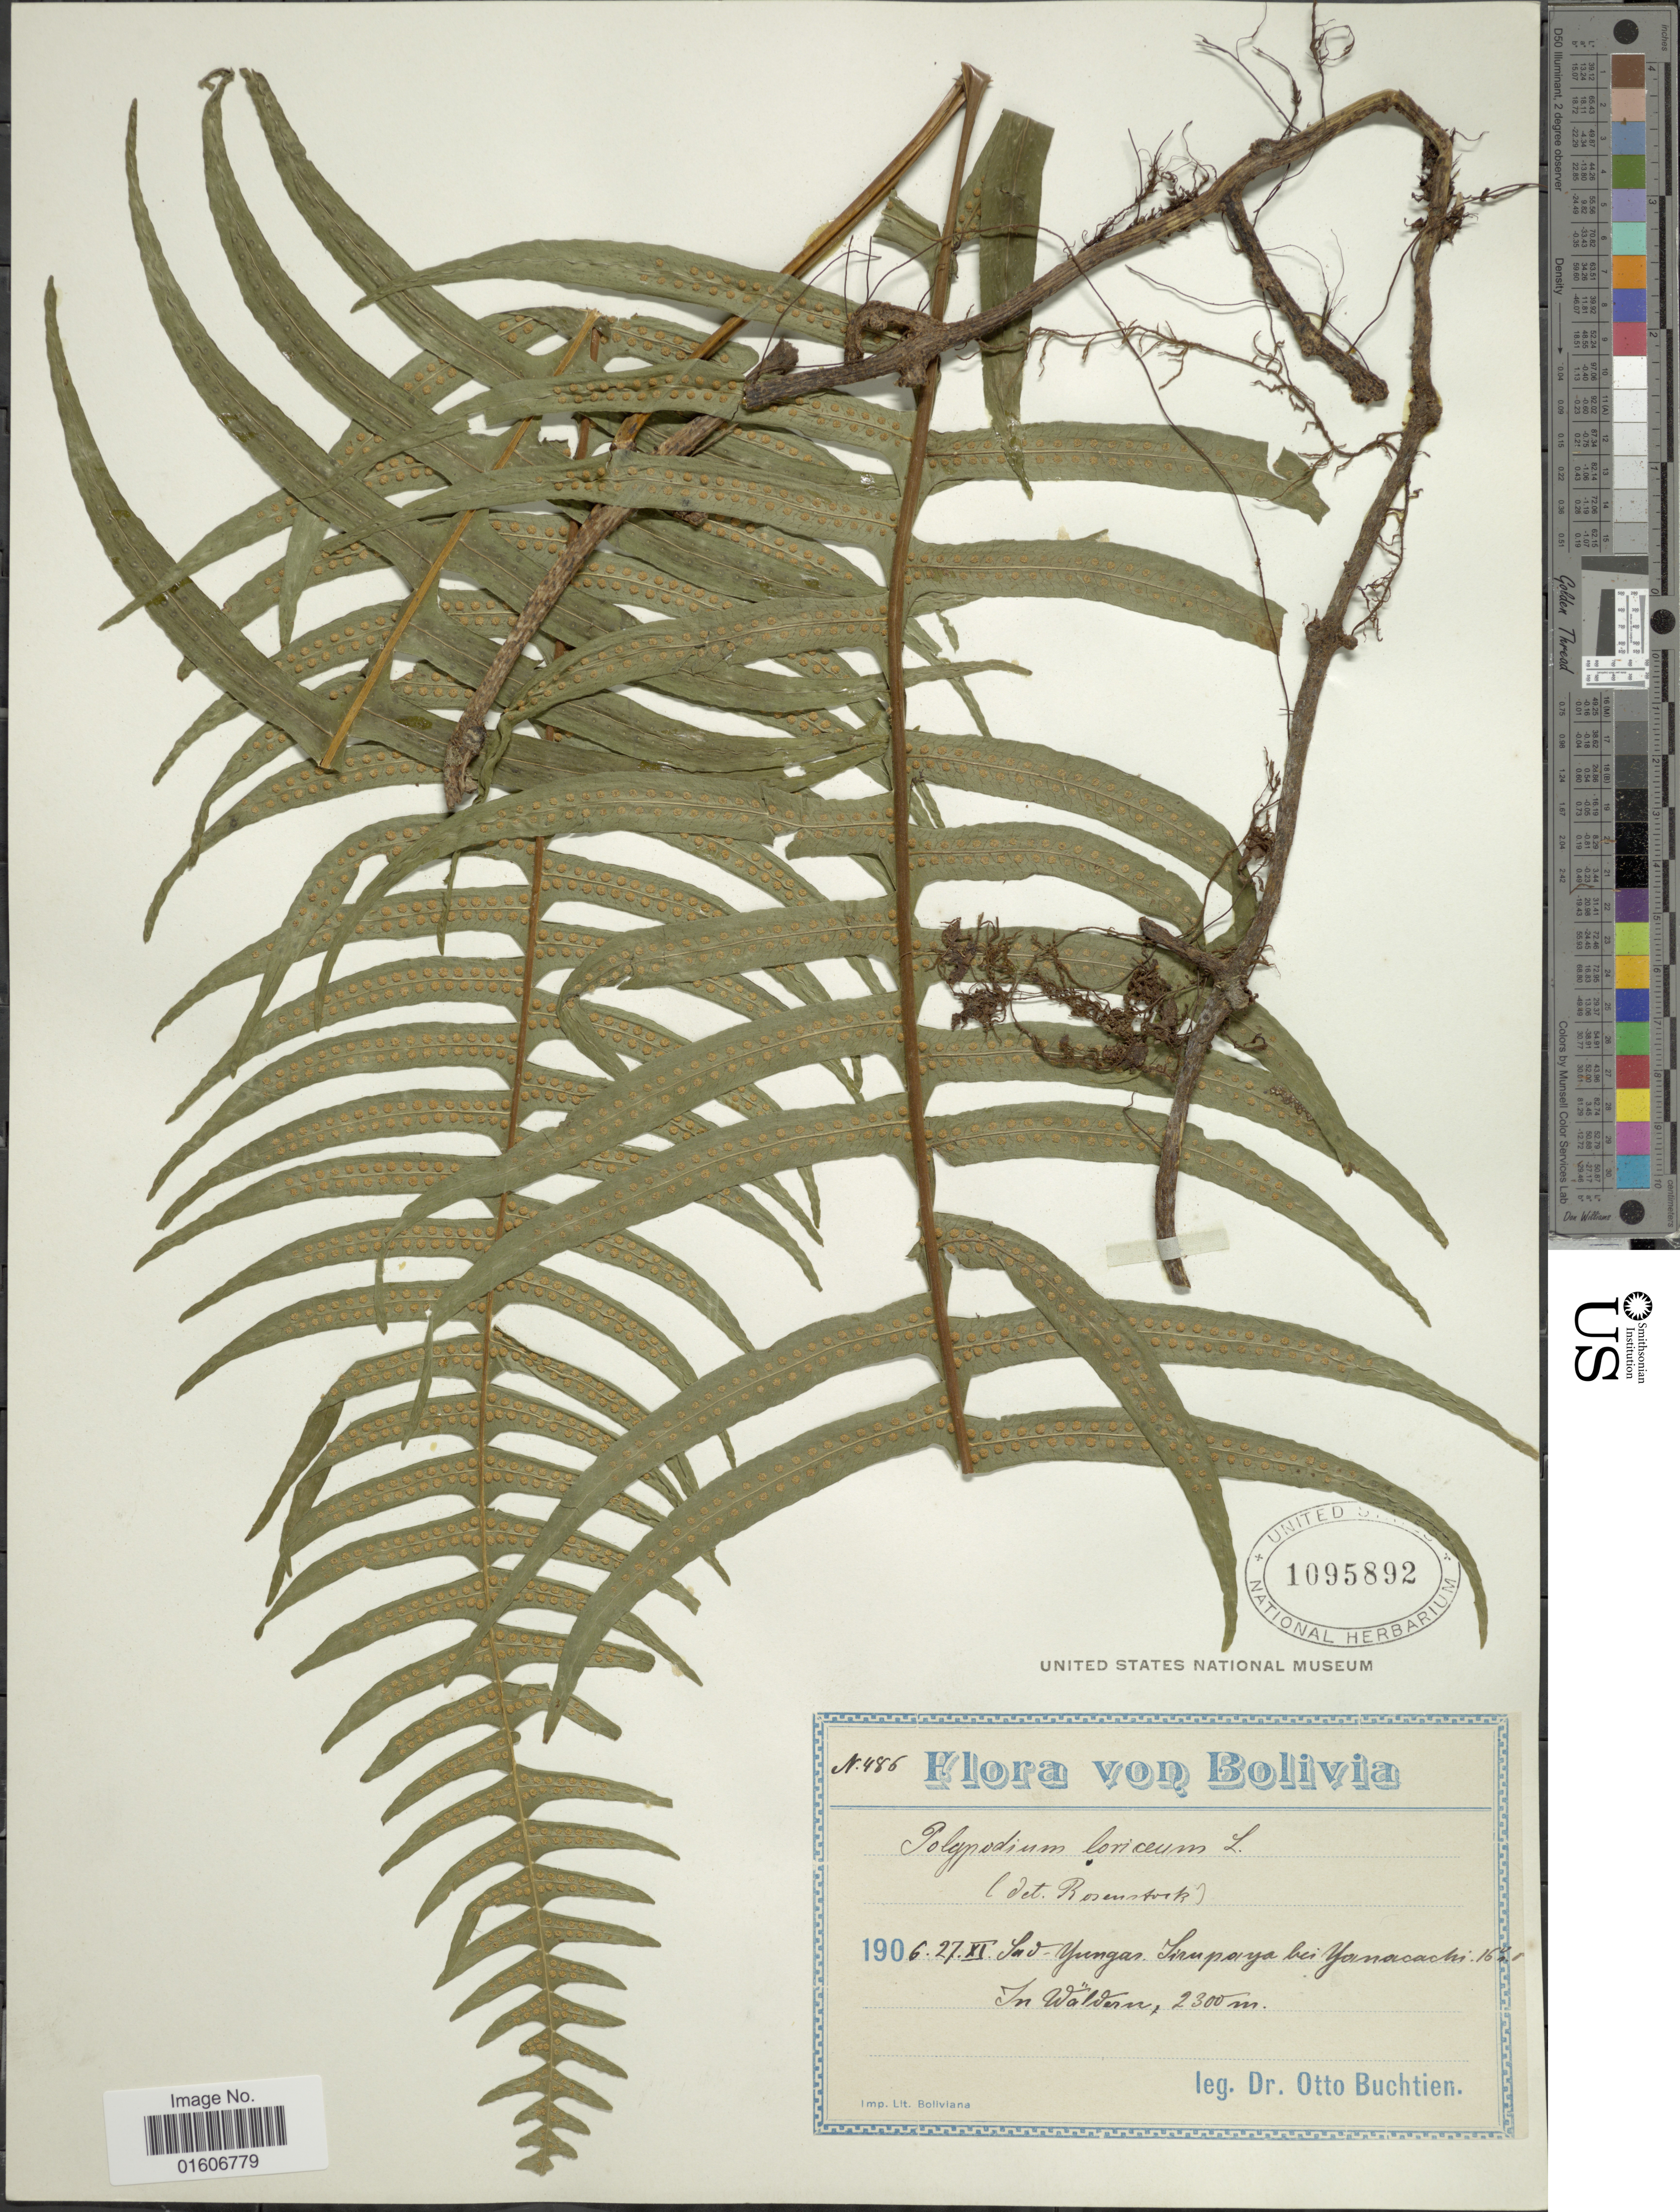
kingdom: Plantae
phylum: Tracheophyta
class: Polypodiopsida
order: Polypodiales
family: Polypodiaceae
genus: Serpocaulon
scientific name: Serpocaulon loriceum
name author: (L.) A.R. Sm.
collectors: O. Buchtien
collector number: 486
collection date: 1906-11-27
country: Bolivia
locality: Sud-Yungas, Jirupaya bei Yanacachi, Im Wäldern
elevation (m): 2300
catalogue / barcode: US 1095892